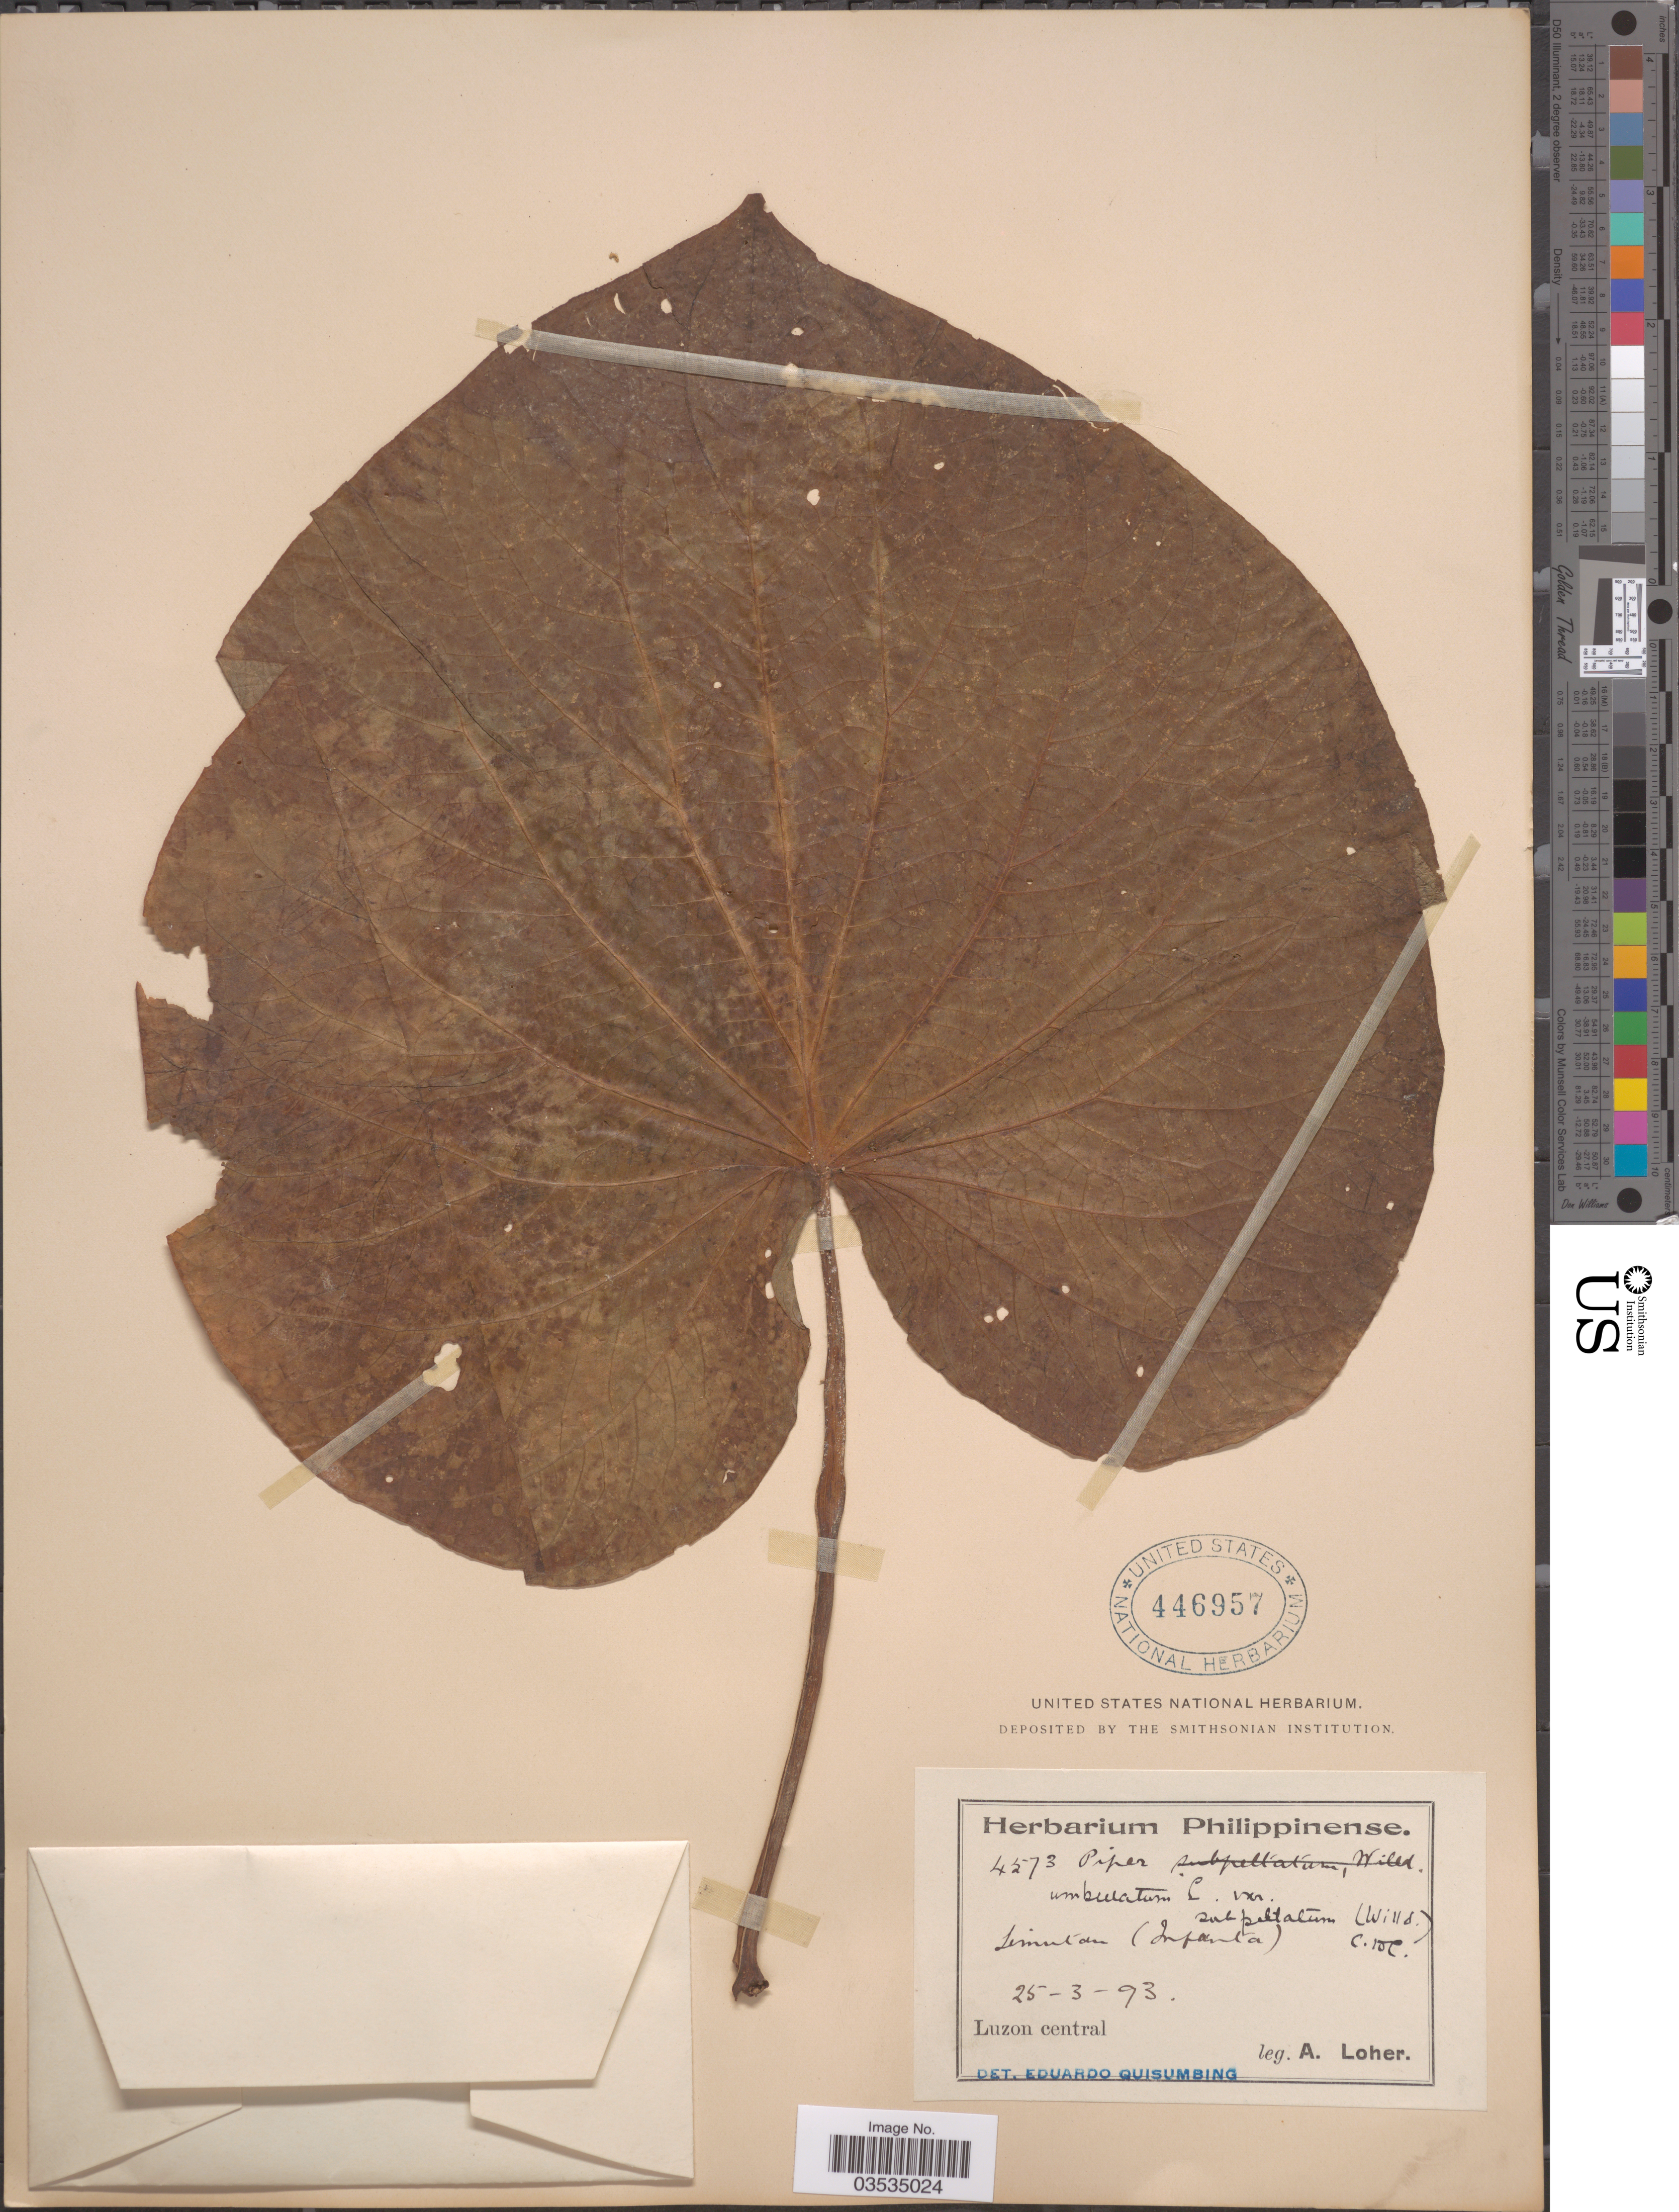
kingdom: Plantae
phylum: Tracheophyta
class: Magnoliopsida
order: Piperales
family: Piperaceae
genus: Piper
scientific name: Piper umbellatum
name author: L.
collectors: A. Loher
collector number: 4573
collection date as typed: Transcribed d/m/y: 25/3/93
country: Philippines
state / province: Central Luzon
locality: Limutan (Infanta). Luzon central.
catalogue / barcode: US 446957